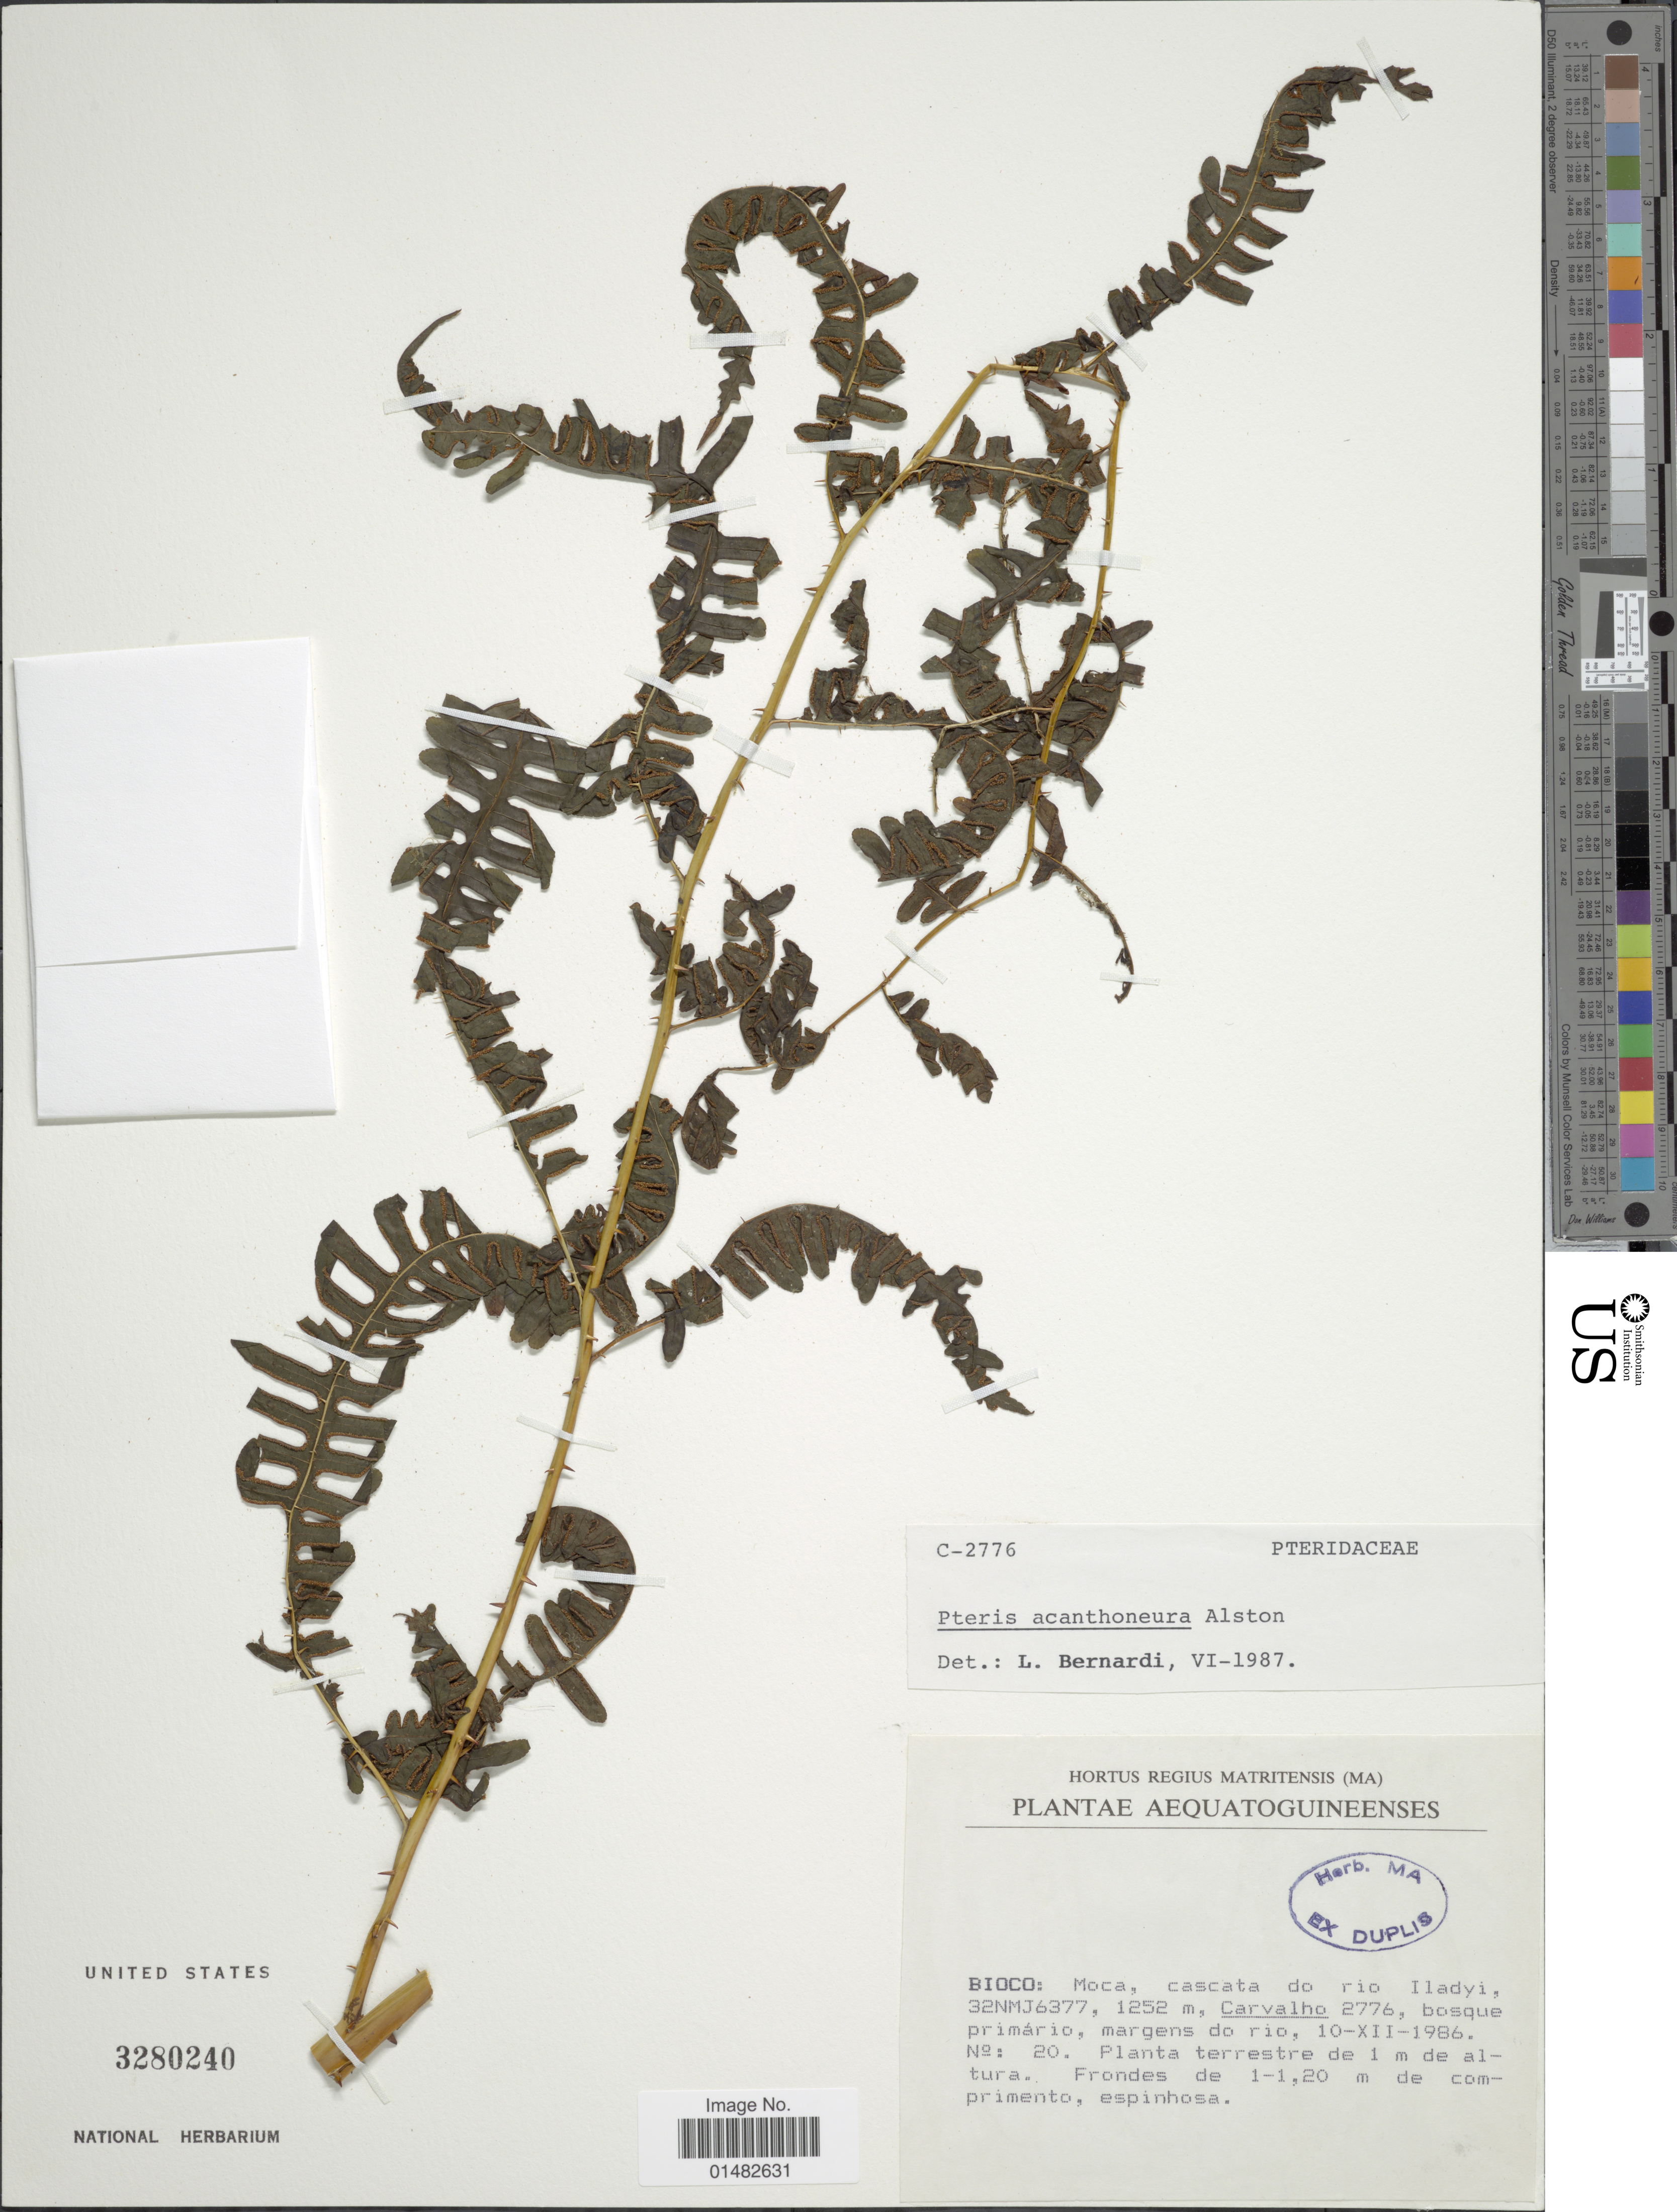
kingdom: Plantae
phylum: Tracheophyta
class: Polypodiopsida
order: Polypodiales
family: Pteridaceae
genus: Pteris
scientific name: Pteris acanthoneura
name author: Alston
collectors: Carvalho, --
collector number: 20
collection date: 1986-12-10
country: Equatorial Guinea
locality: Bioco, cascata do rio Iladyi, 32NMJ6377, bosque primario, margens do rio [unsure placement]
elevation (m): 1252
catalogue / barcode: US 3280240